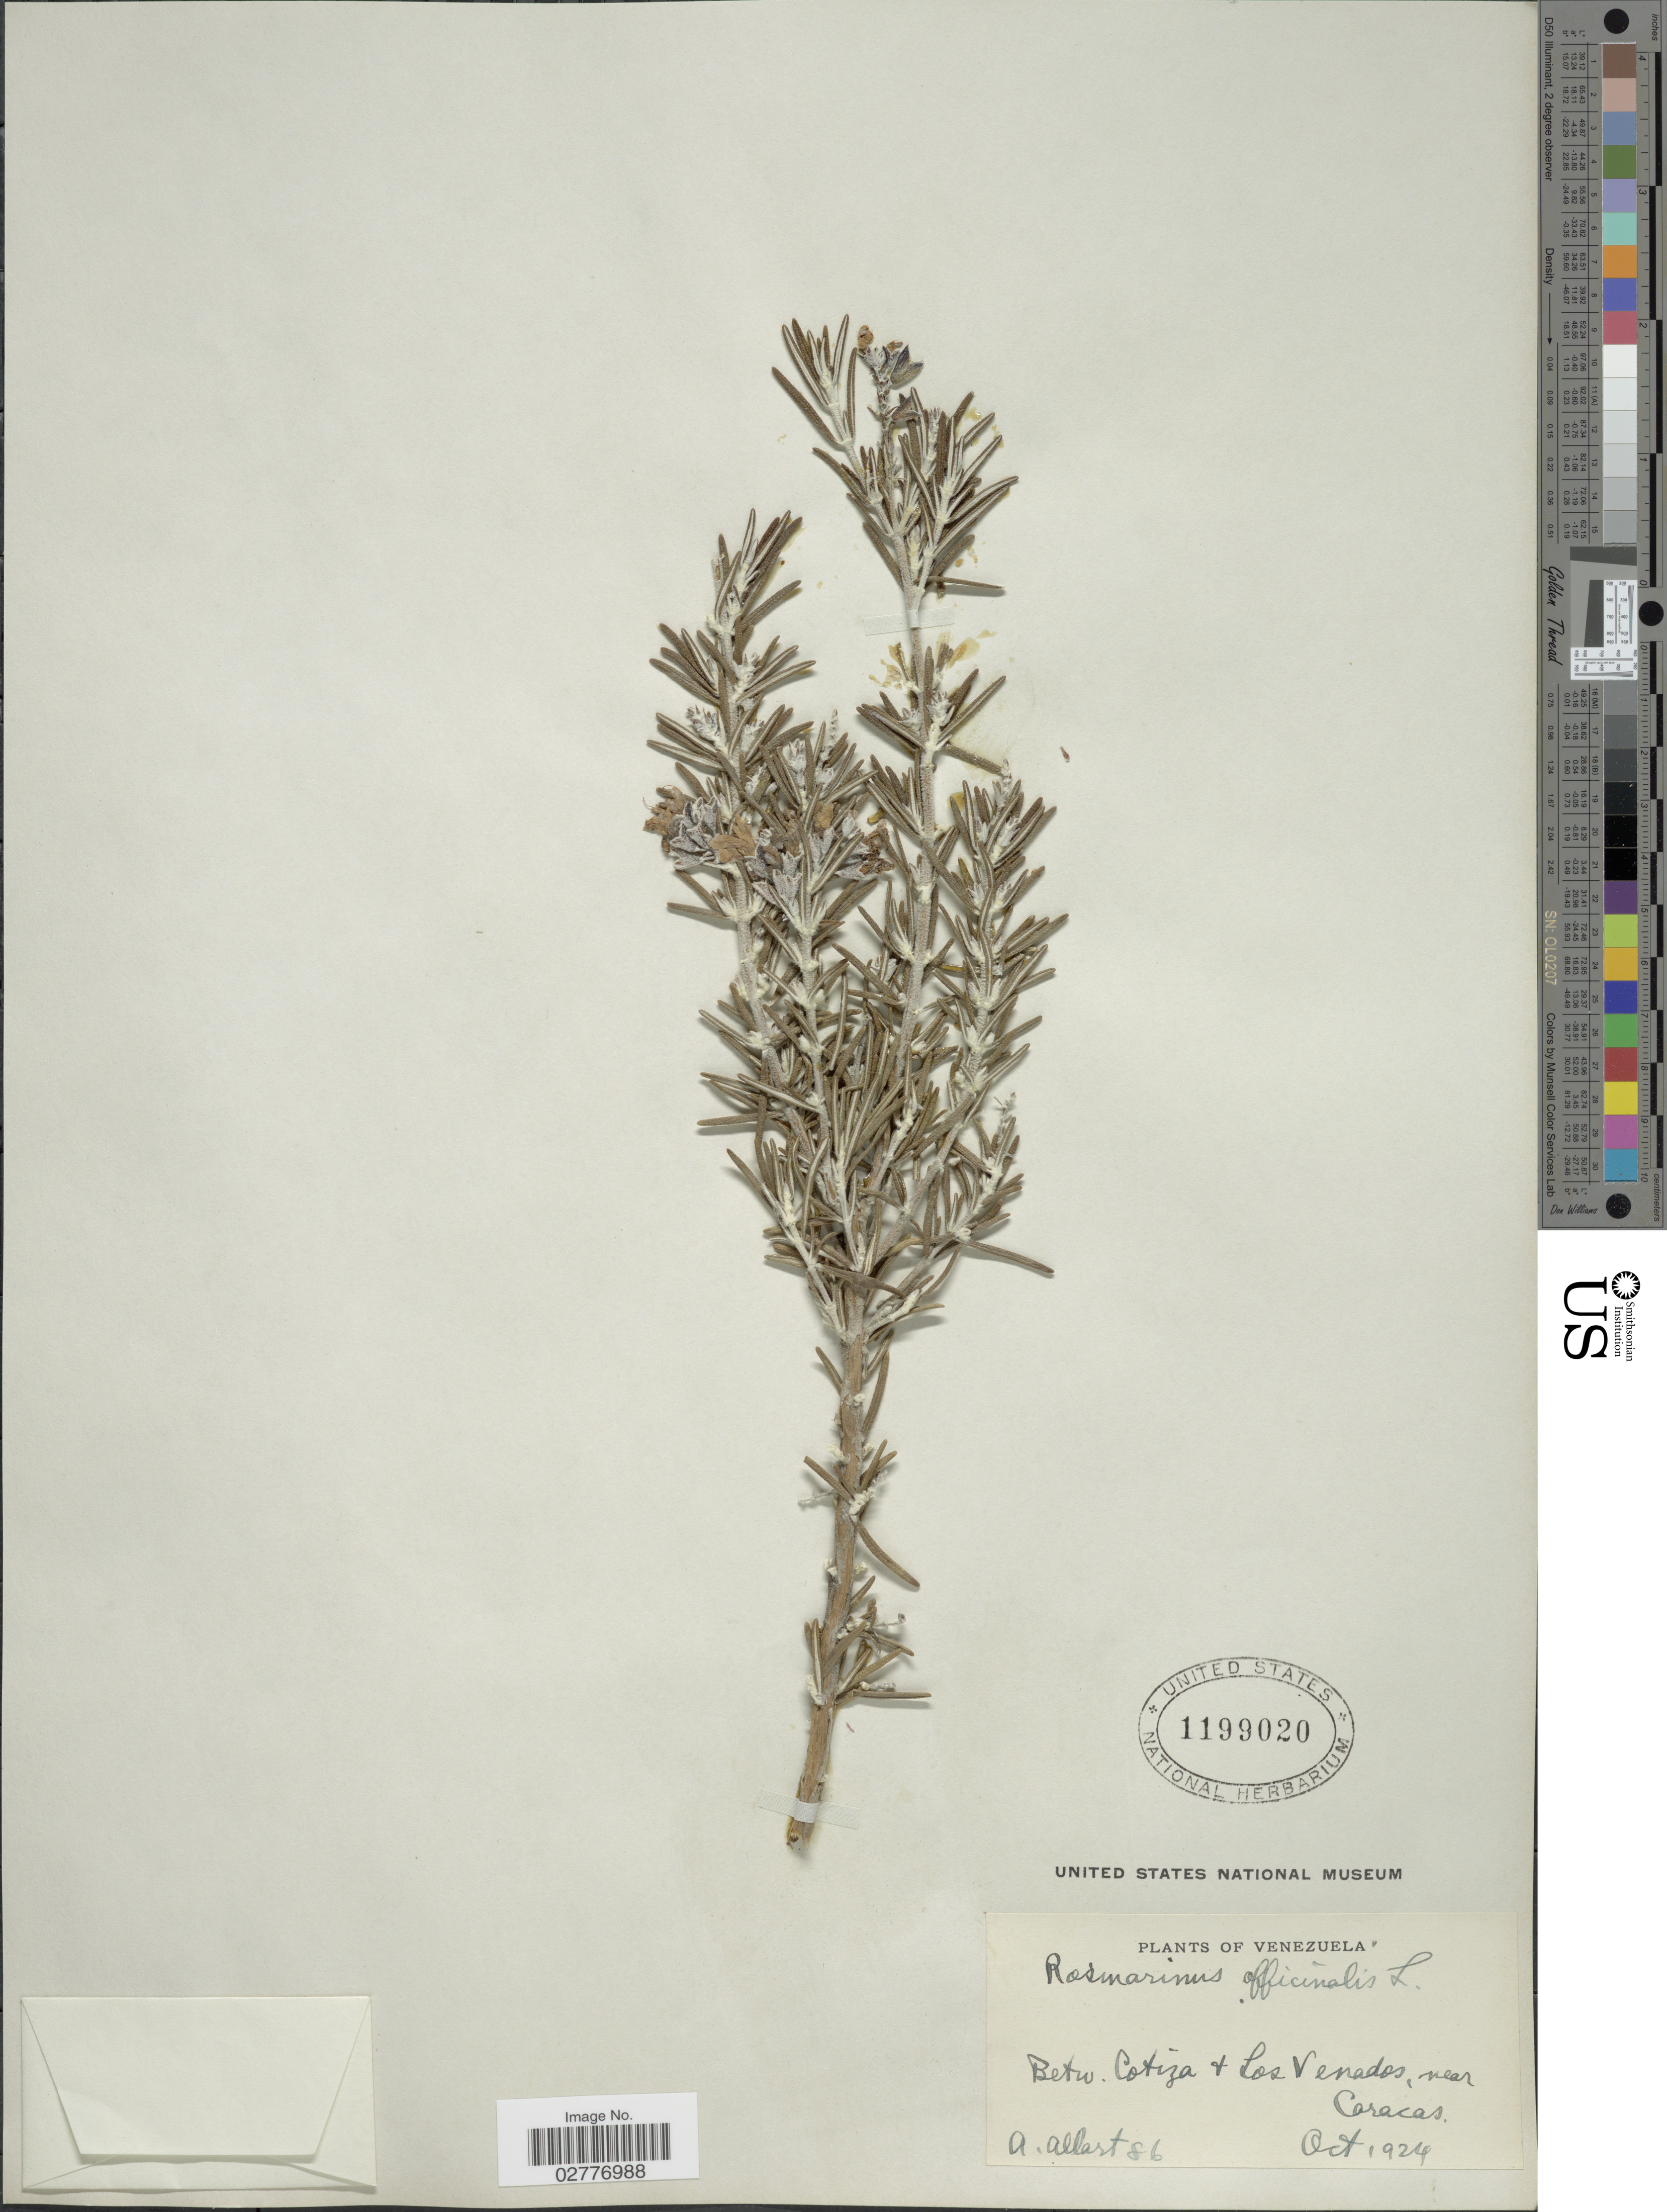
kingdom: Plantae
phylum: Tracheophyta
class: Magnoliopsida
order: Lamiales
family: Lamiaceae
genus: Rosmarinus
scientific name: Rosmarinus officinalis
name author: L.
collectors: A. Allart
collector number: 86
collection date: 1924-10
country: Venezuela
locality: Betw. Cotiza et Los Venados, near Caracas.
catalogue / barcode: US 1199020